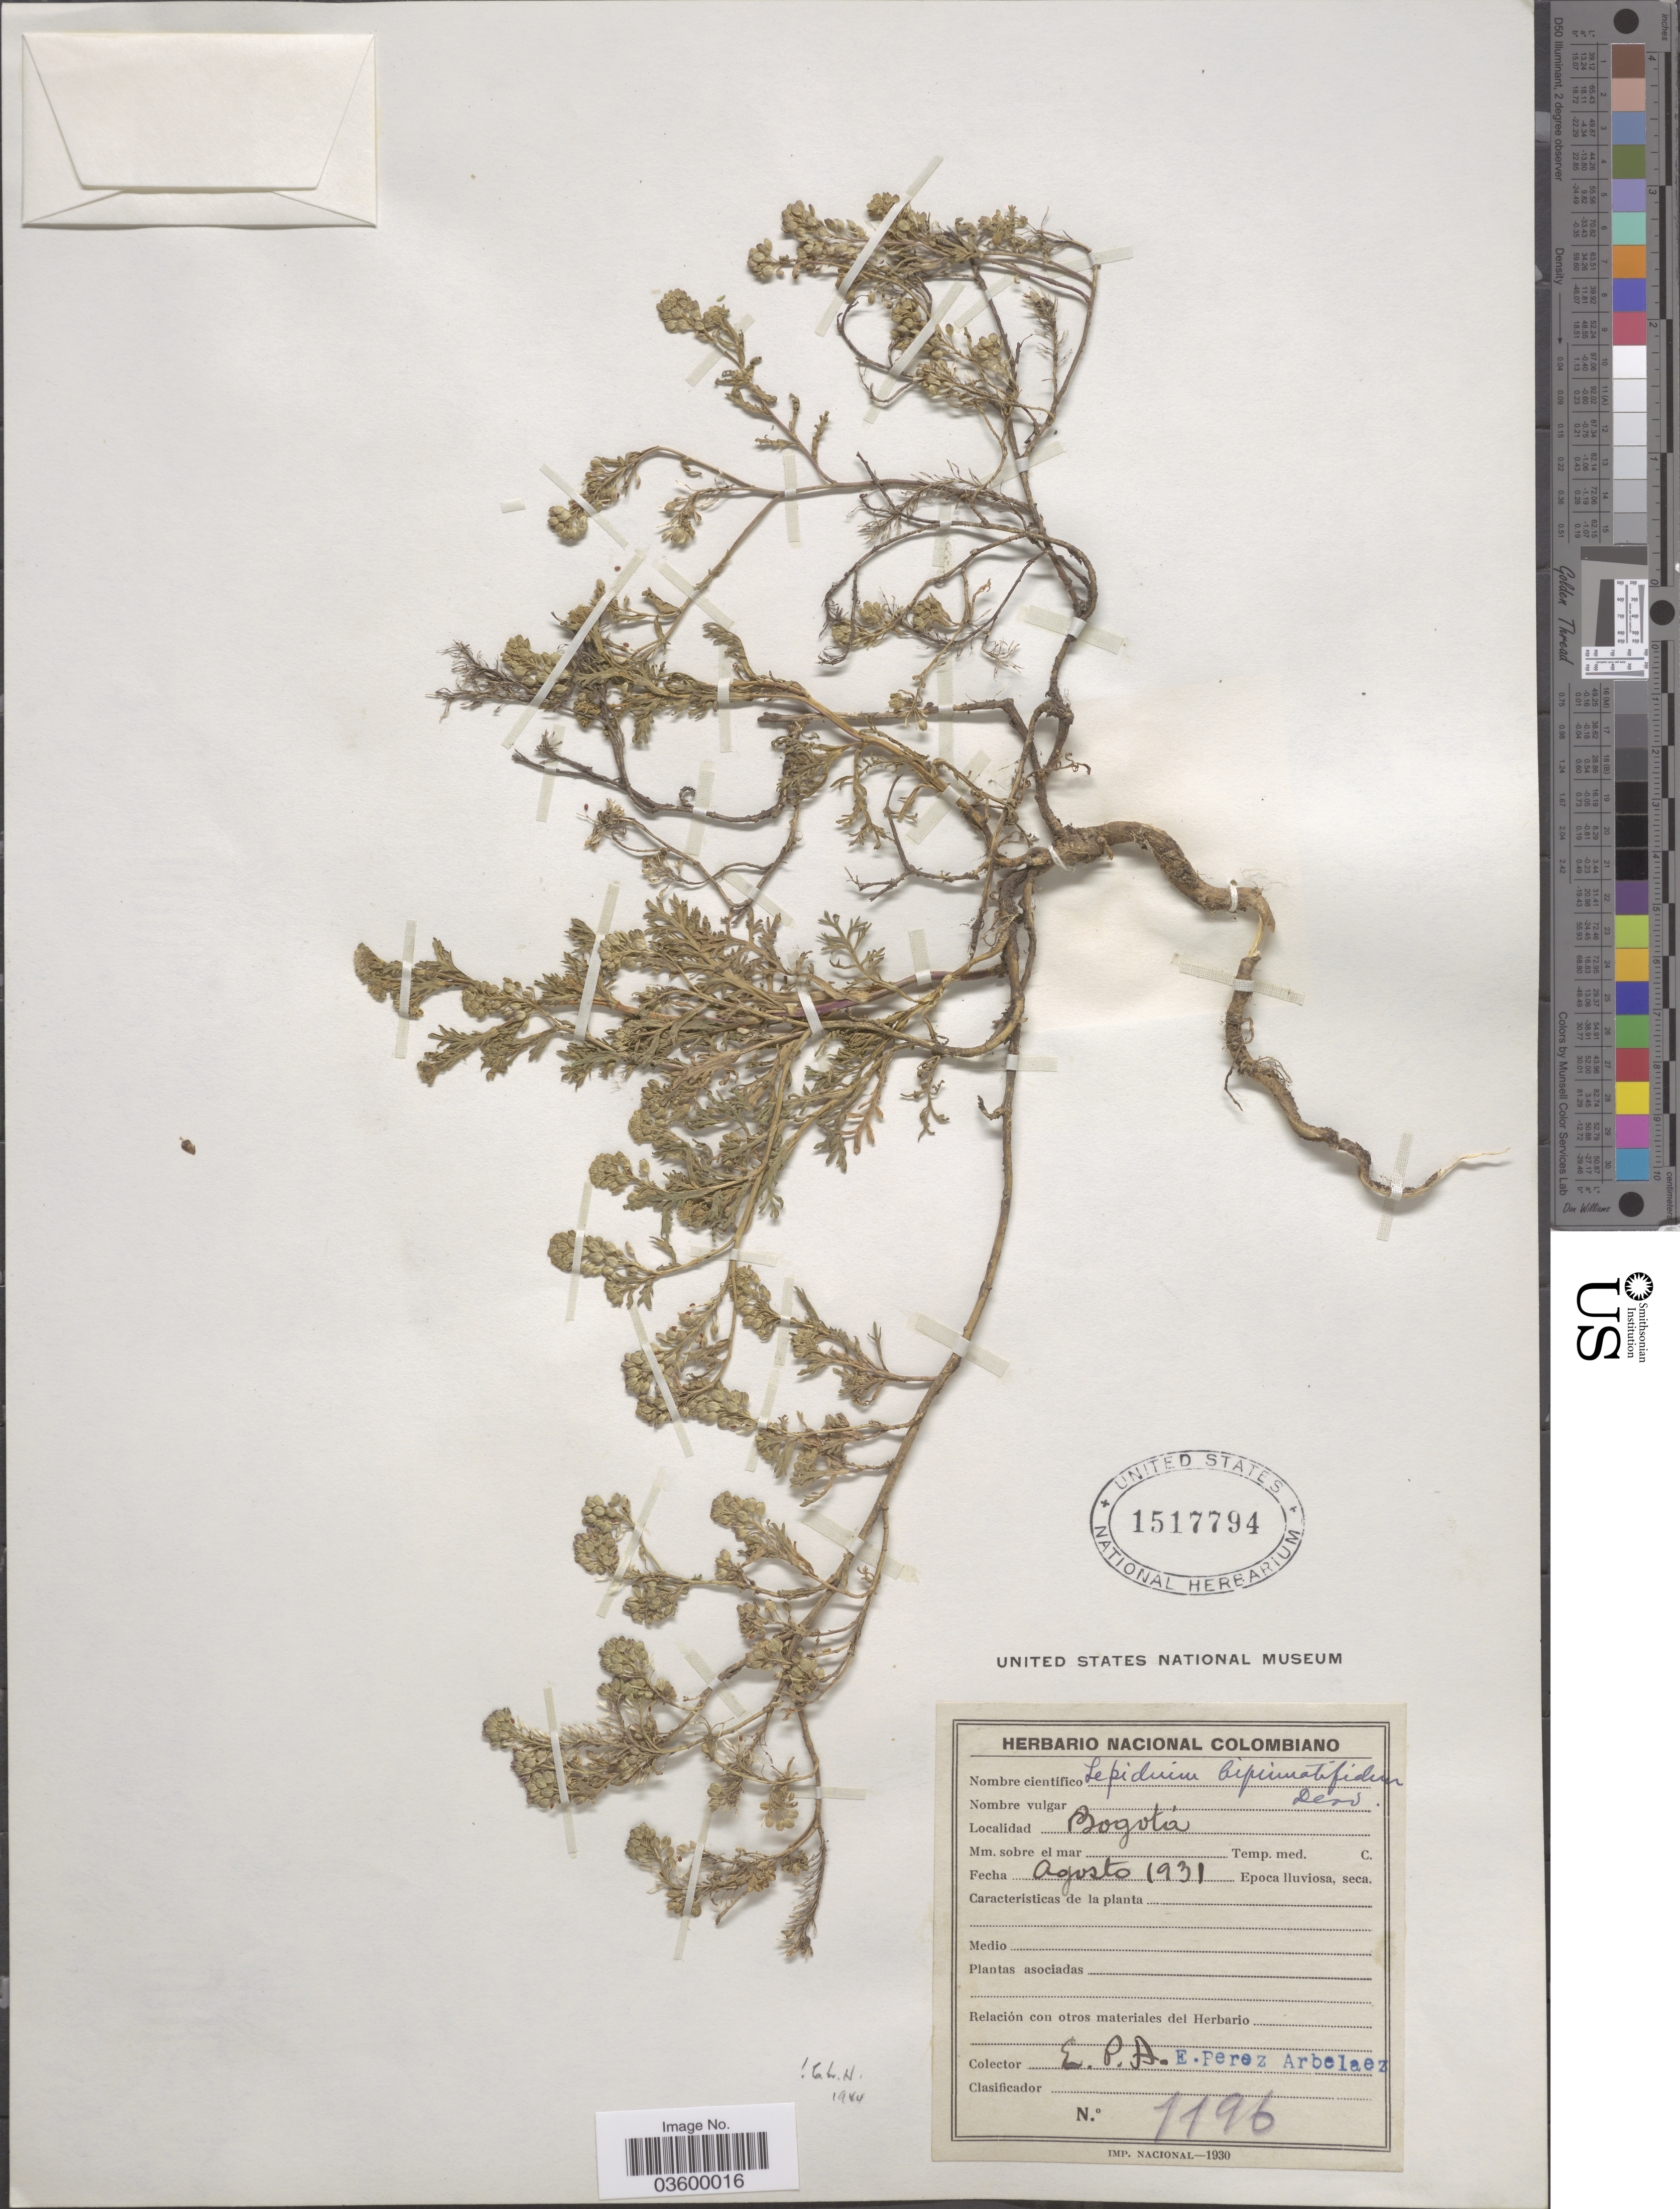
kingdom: Plantae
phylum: Tracheophyta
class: Magnoliopsida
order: Brassicales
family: Brassicaceae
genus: Lepidium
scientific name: Lepidium bipinnatifidum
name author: Desv.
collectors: E. Pérez Arbeláez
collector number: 1196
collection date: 1931-08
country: Colombia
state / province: Bogota D.C.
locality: Bogotá.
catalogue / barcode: US 1517794